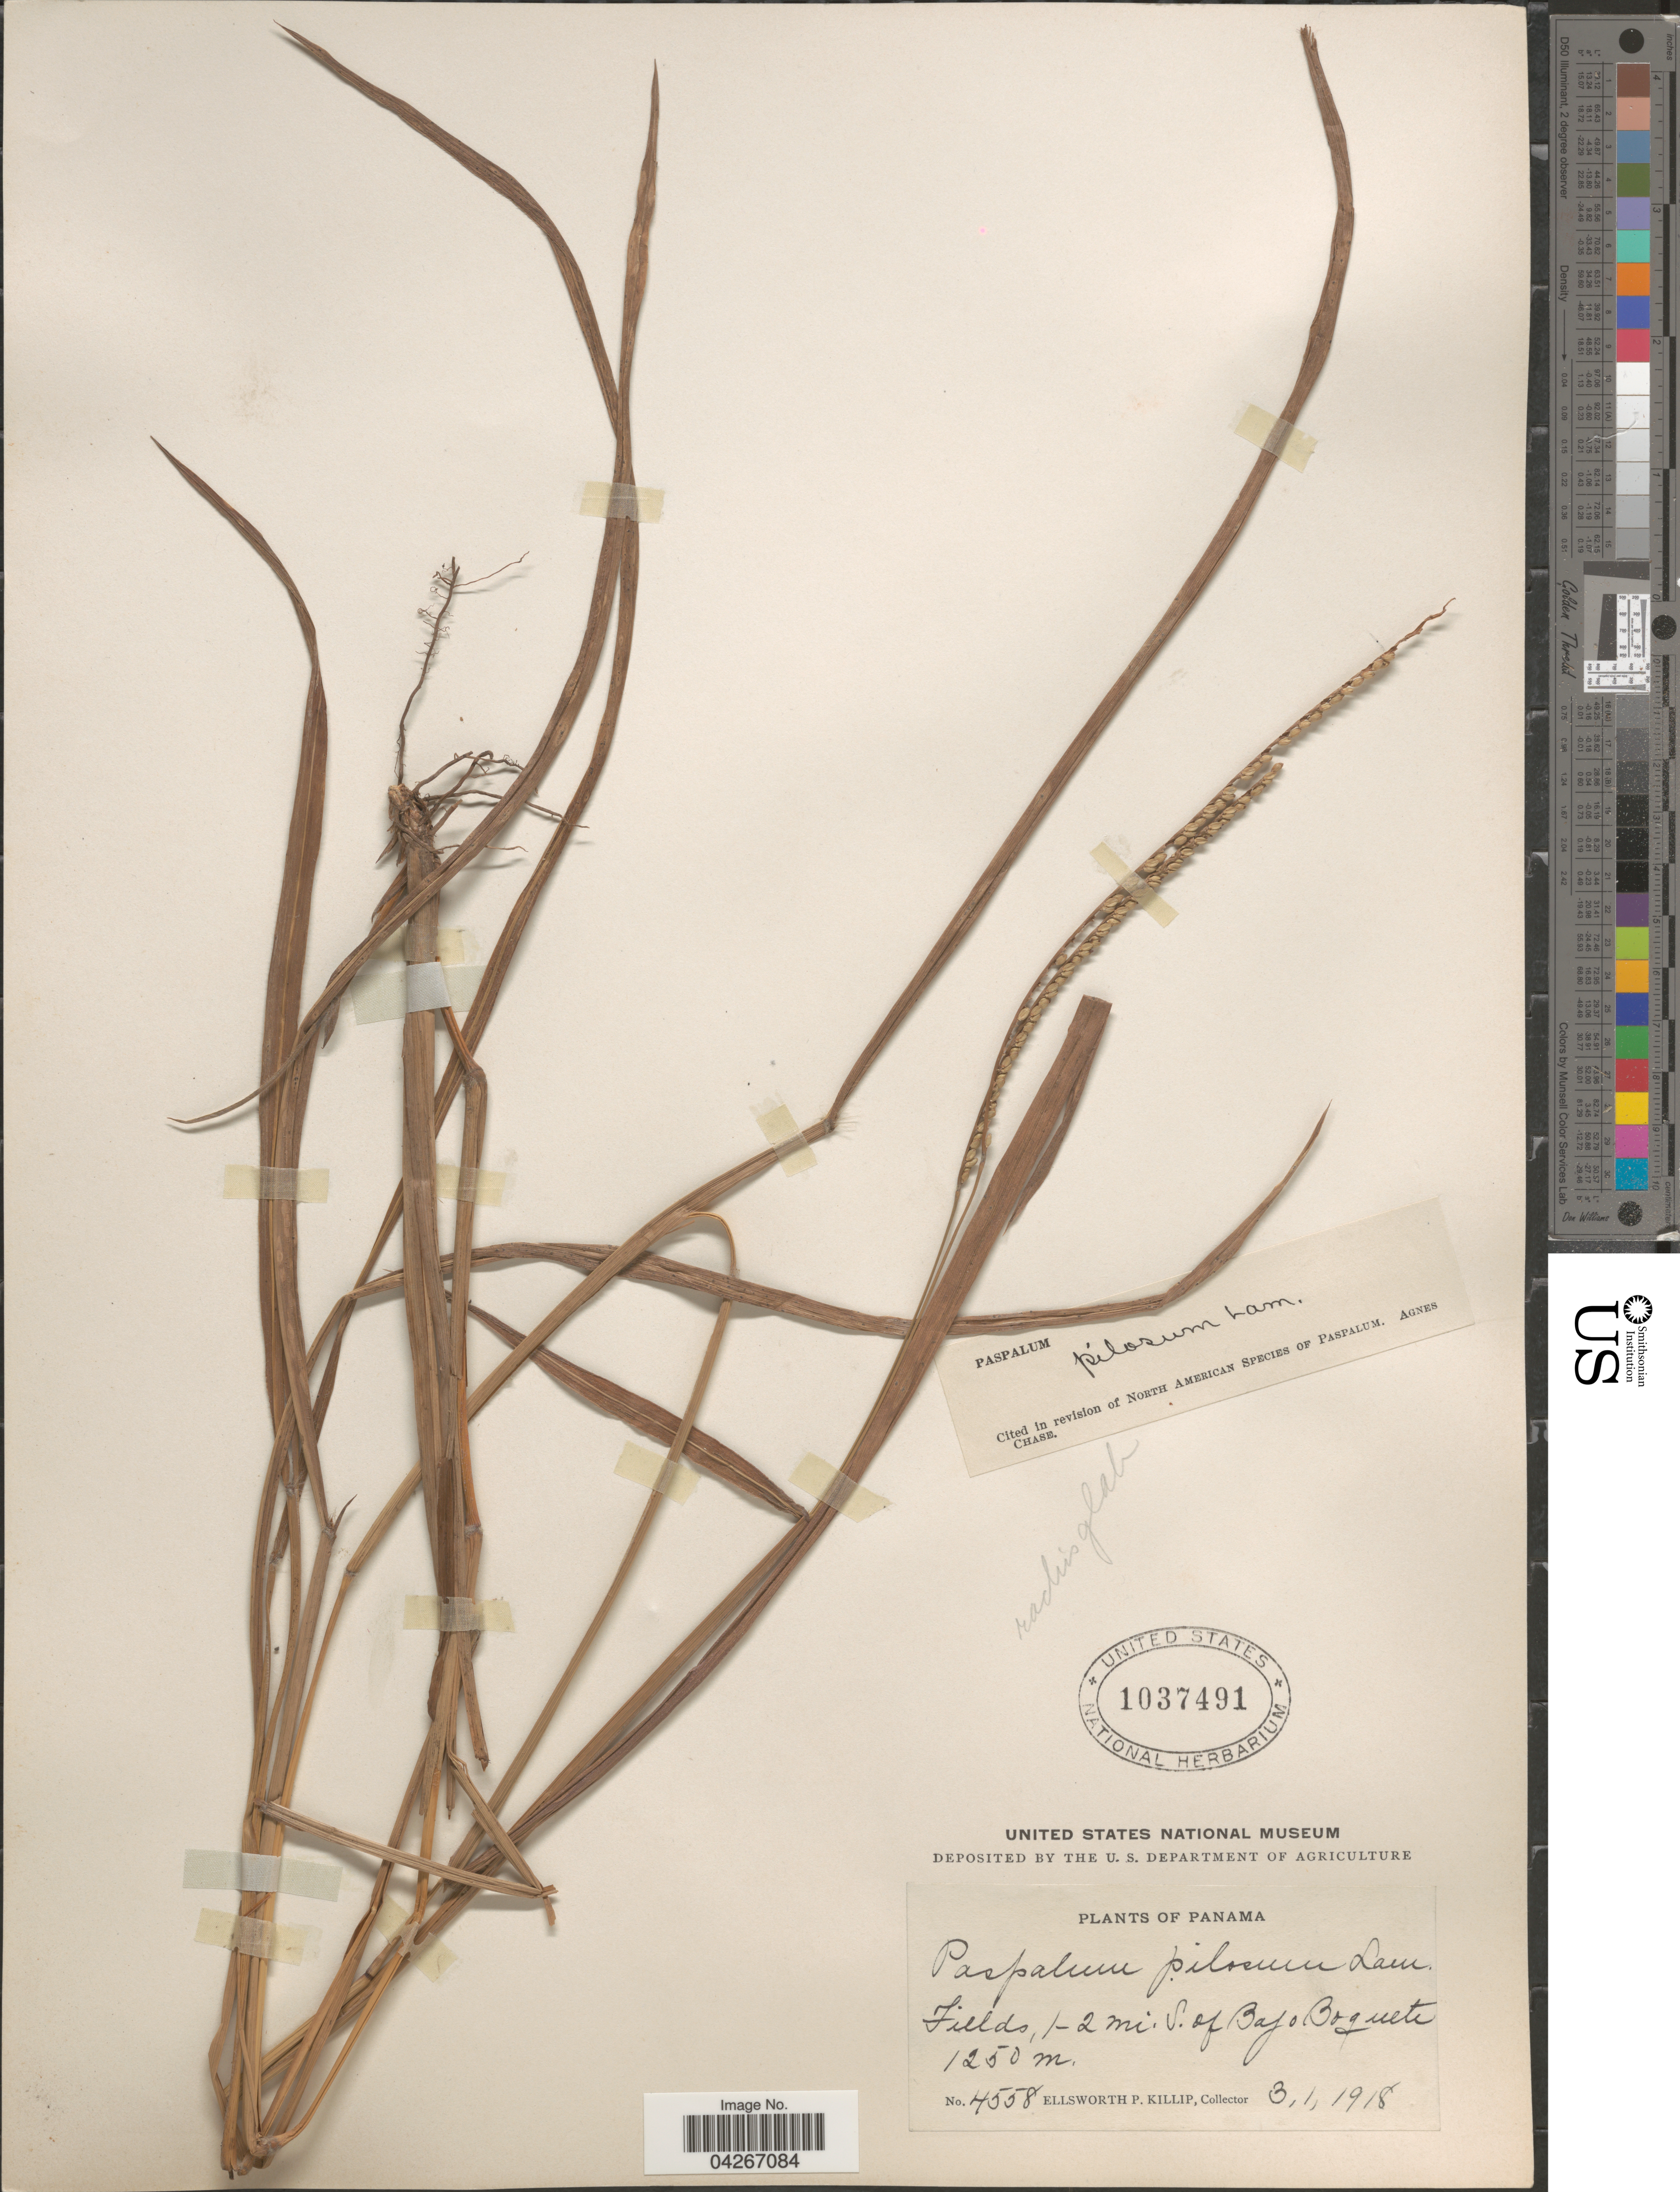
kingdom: Plantae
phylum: Tracheophyta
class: Liliopsida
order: Poales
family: Poaceae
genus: Paspalum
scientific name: Paspalum pilosum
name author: Lam.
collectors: E. P. Killip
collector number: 4558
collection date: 1918-01-03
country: Panama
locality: Fields, 1-2 mi. S. of Bajo Boquete.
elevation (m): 1250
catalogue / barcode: US 1037491